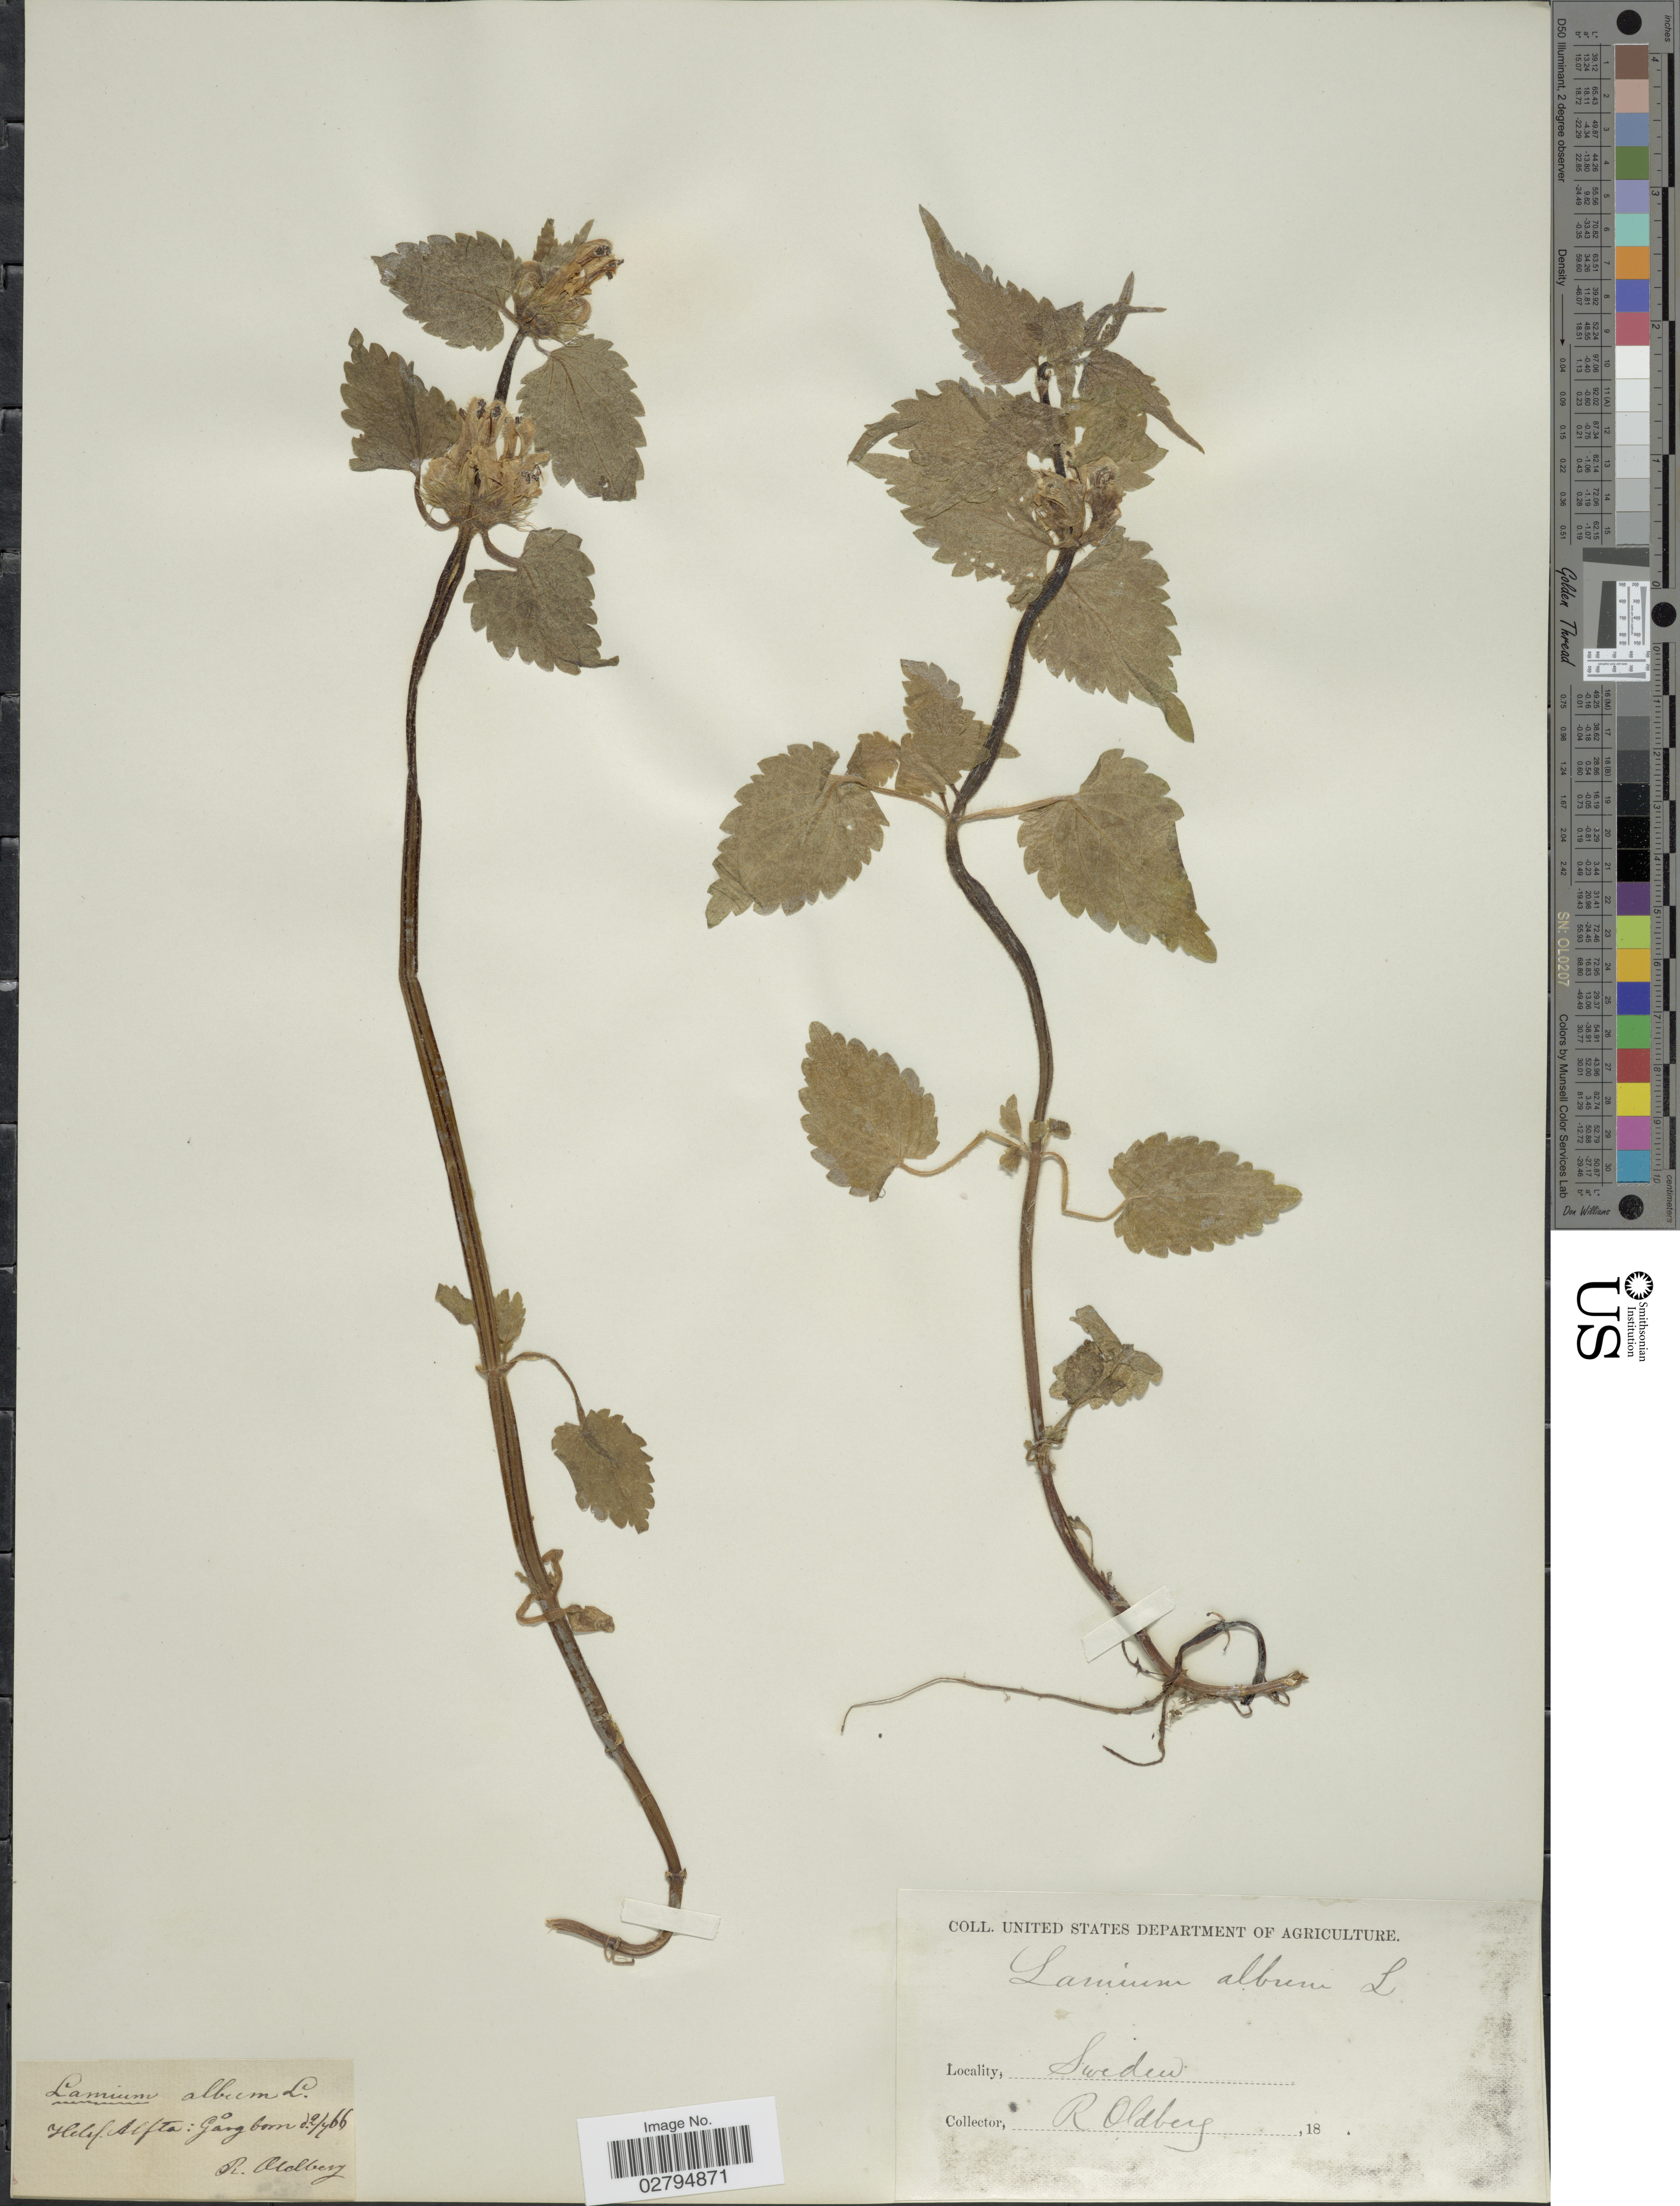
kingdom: Plantae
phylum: Tracheophyta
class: Magnoliopsida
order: Lamiales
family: Lamiaceae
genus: Lamium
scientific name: Lamium album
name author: L.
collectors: R. Oldberg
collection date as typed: Transcribed d/m/y: 2/7/66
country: Sweden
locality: Helsl. Alfta: Gångbom [interpreted]